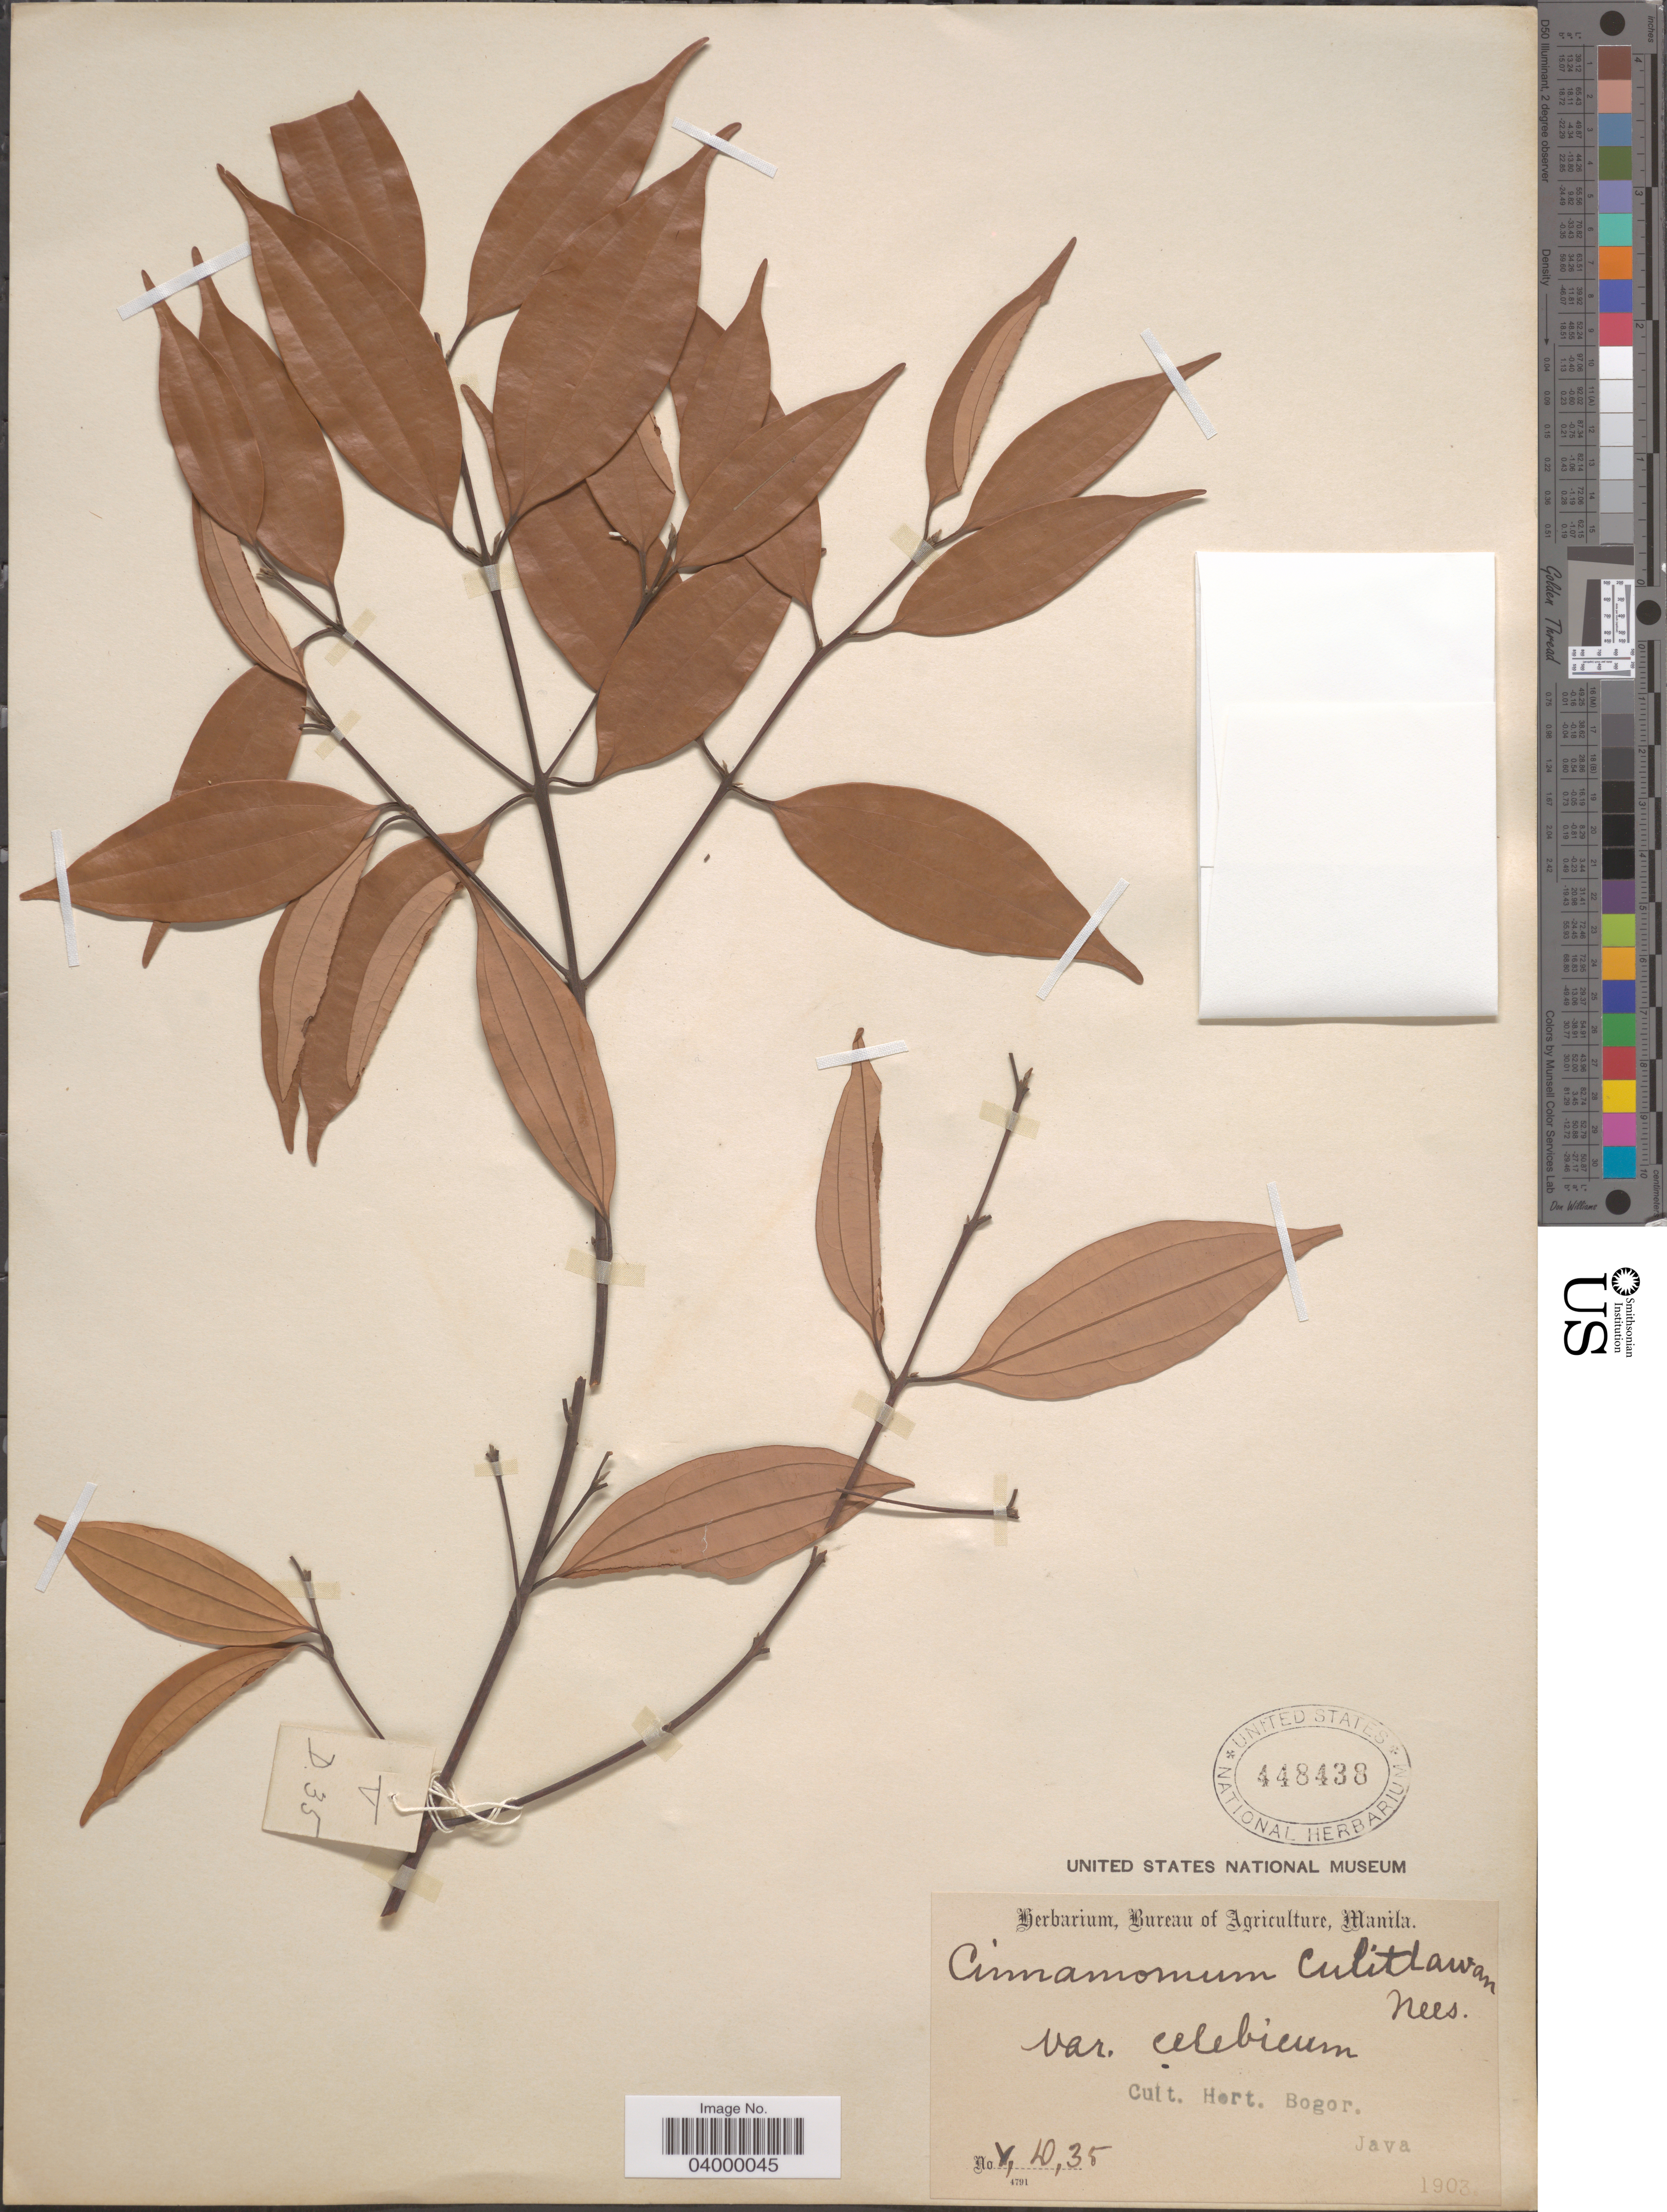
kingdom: Plantae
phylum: Tracheophyta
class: Magnoliopsida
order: Laurales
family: Lauraceae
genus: Cinnamomum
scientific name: Cinnamomum culitlawan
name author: (L.) J. Presl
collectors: ex Herb. Bur. Agric. Manila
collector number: X, D, 35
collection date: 1903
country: Indonesia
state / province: Java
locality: Cult. Hort. Bogor.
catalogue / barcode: US 448438